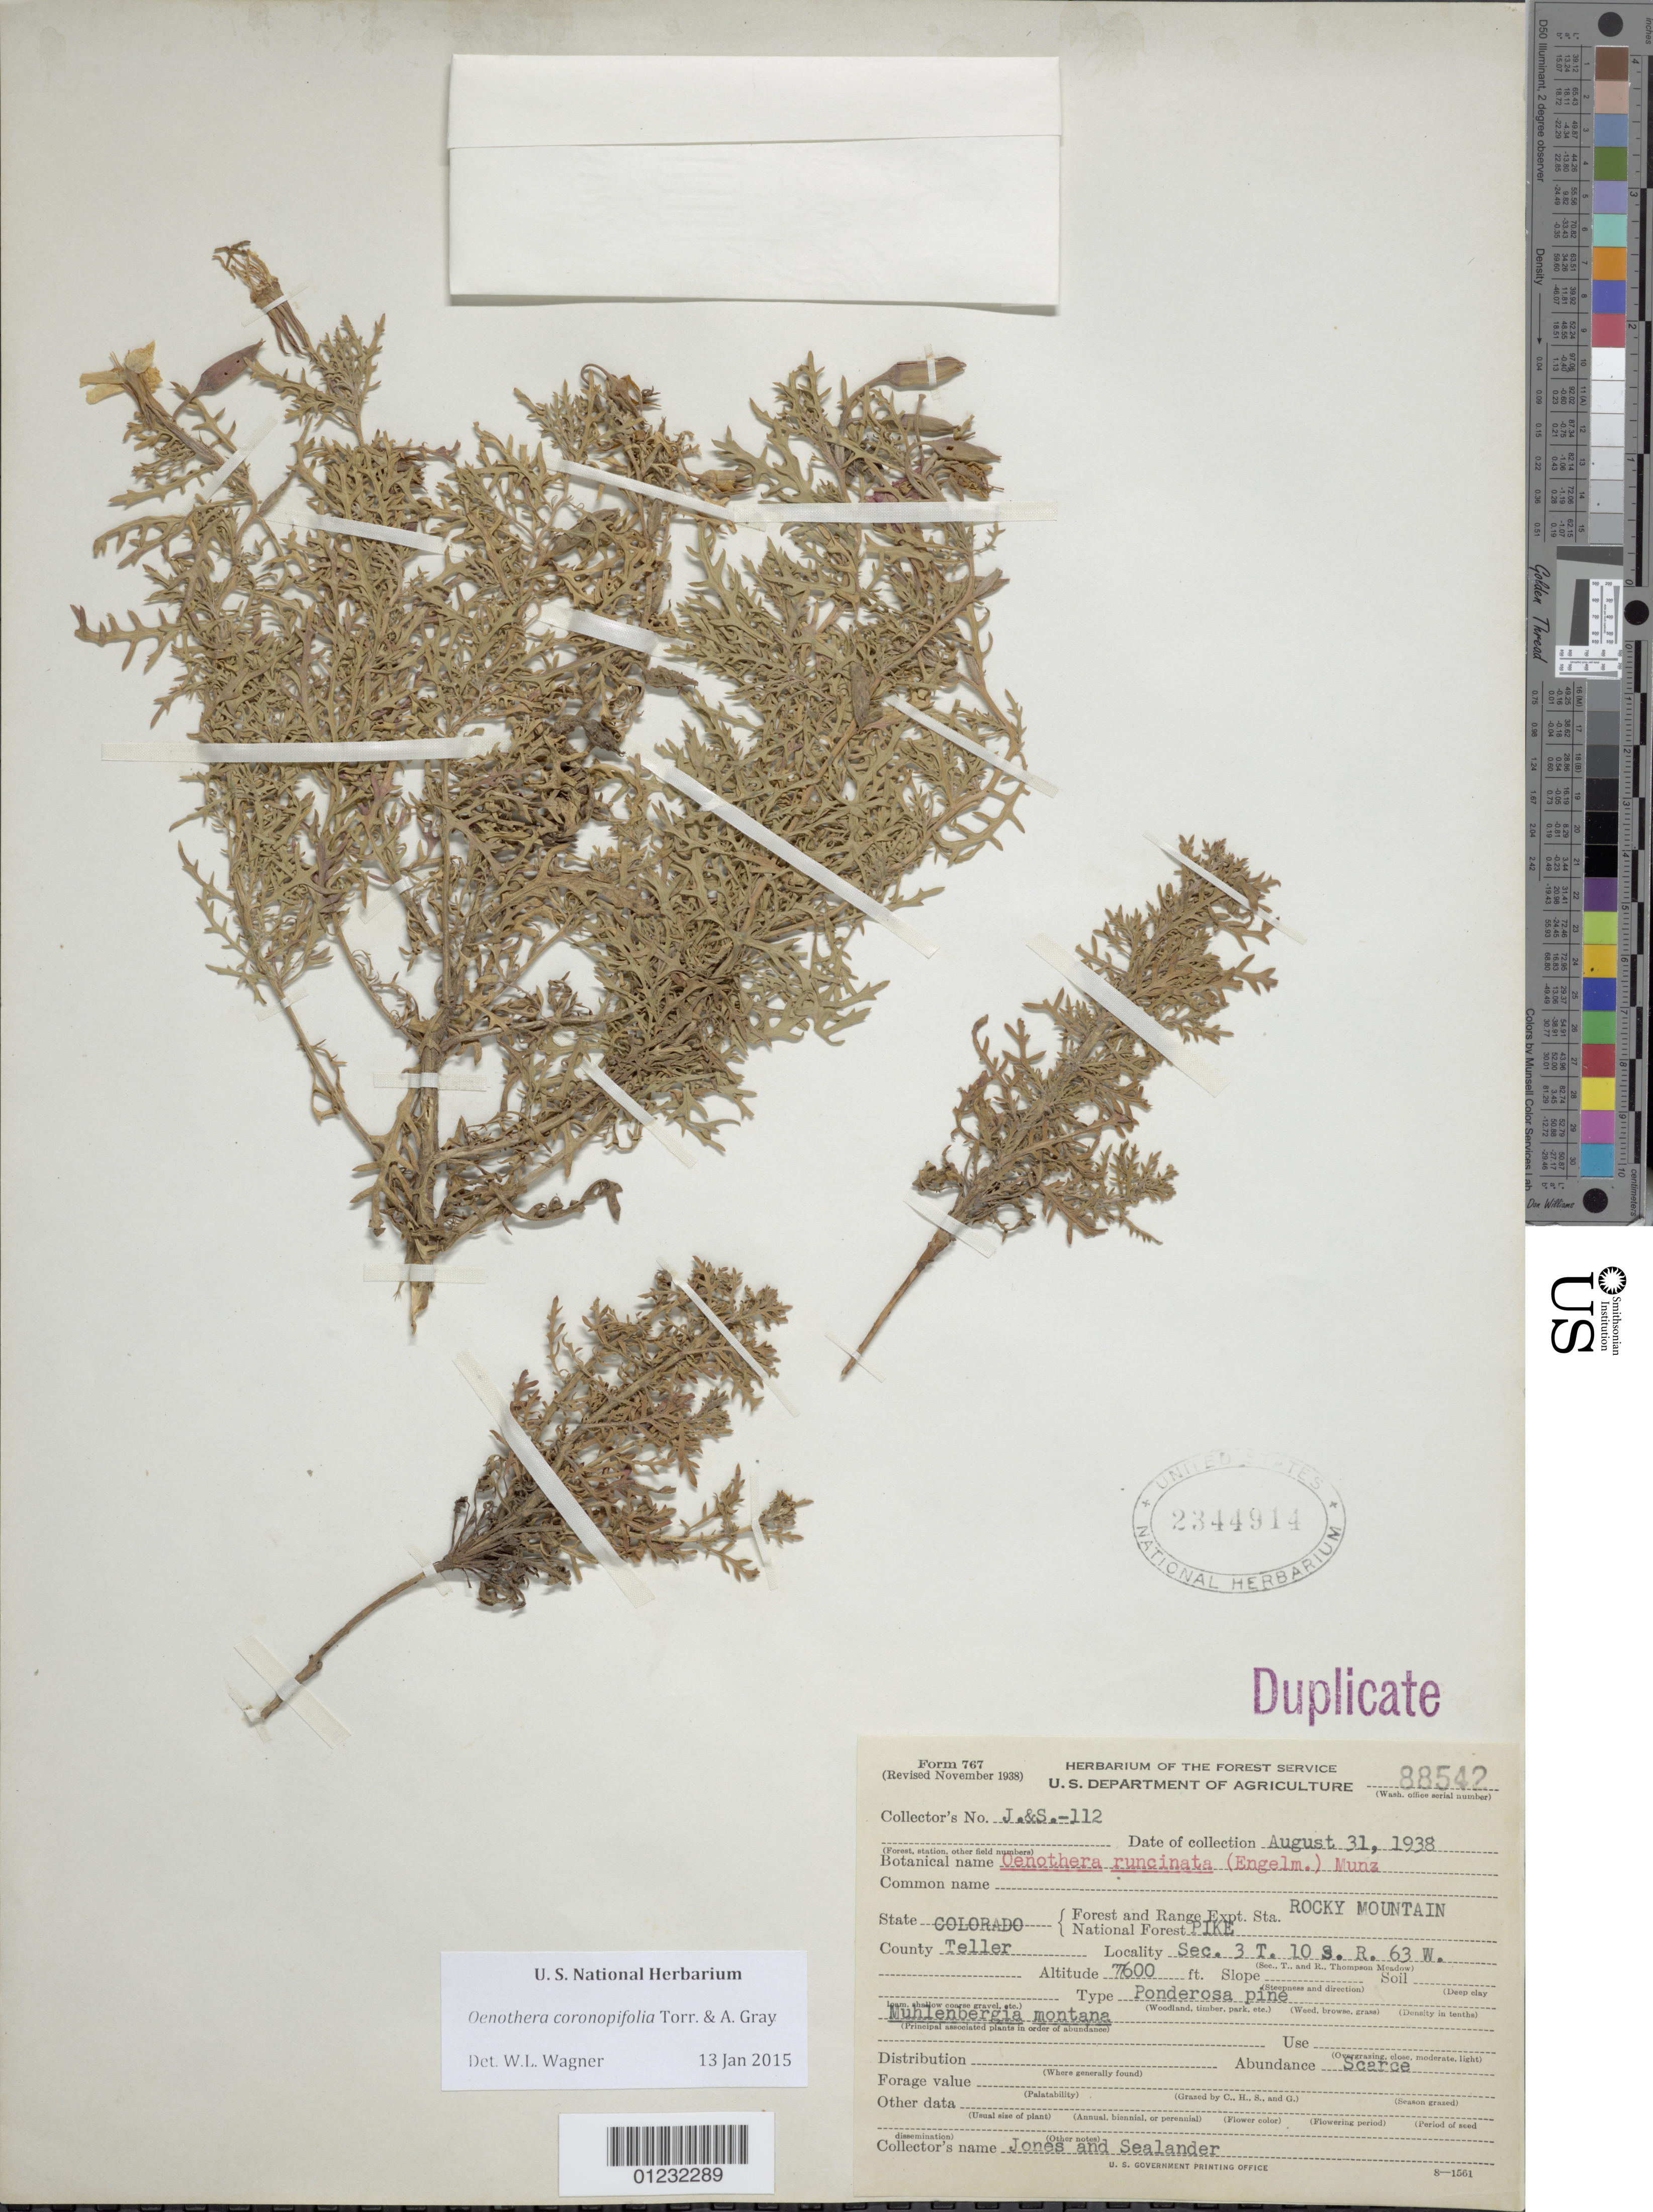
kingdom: Plantae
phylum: Tracheophyta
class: Magnoliopsida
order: Myrtales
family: Onagraceae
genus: Oenothera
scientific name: Oenothera coronopifolia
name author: Torr. & A. Gray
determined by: Wagner, W. L., (BOT), Smithsonian Institution - National Museum of Natural History (UNITED STATES)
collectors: -- Jones & -. Sealander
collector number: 112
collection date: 1938-08-31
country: United States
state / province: Colorado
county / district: Teller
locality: Rocky Mt., Sec. 3 T. 10 S. R. 63 W.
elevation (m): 2316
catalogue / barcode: US 2344914